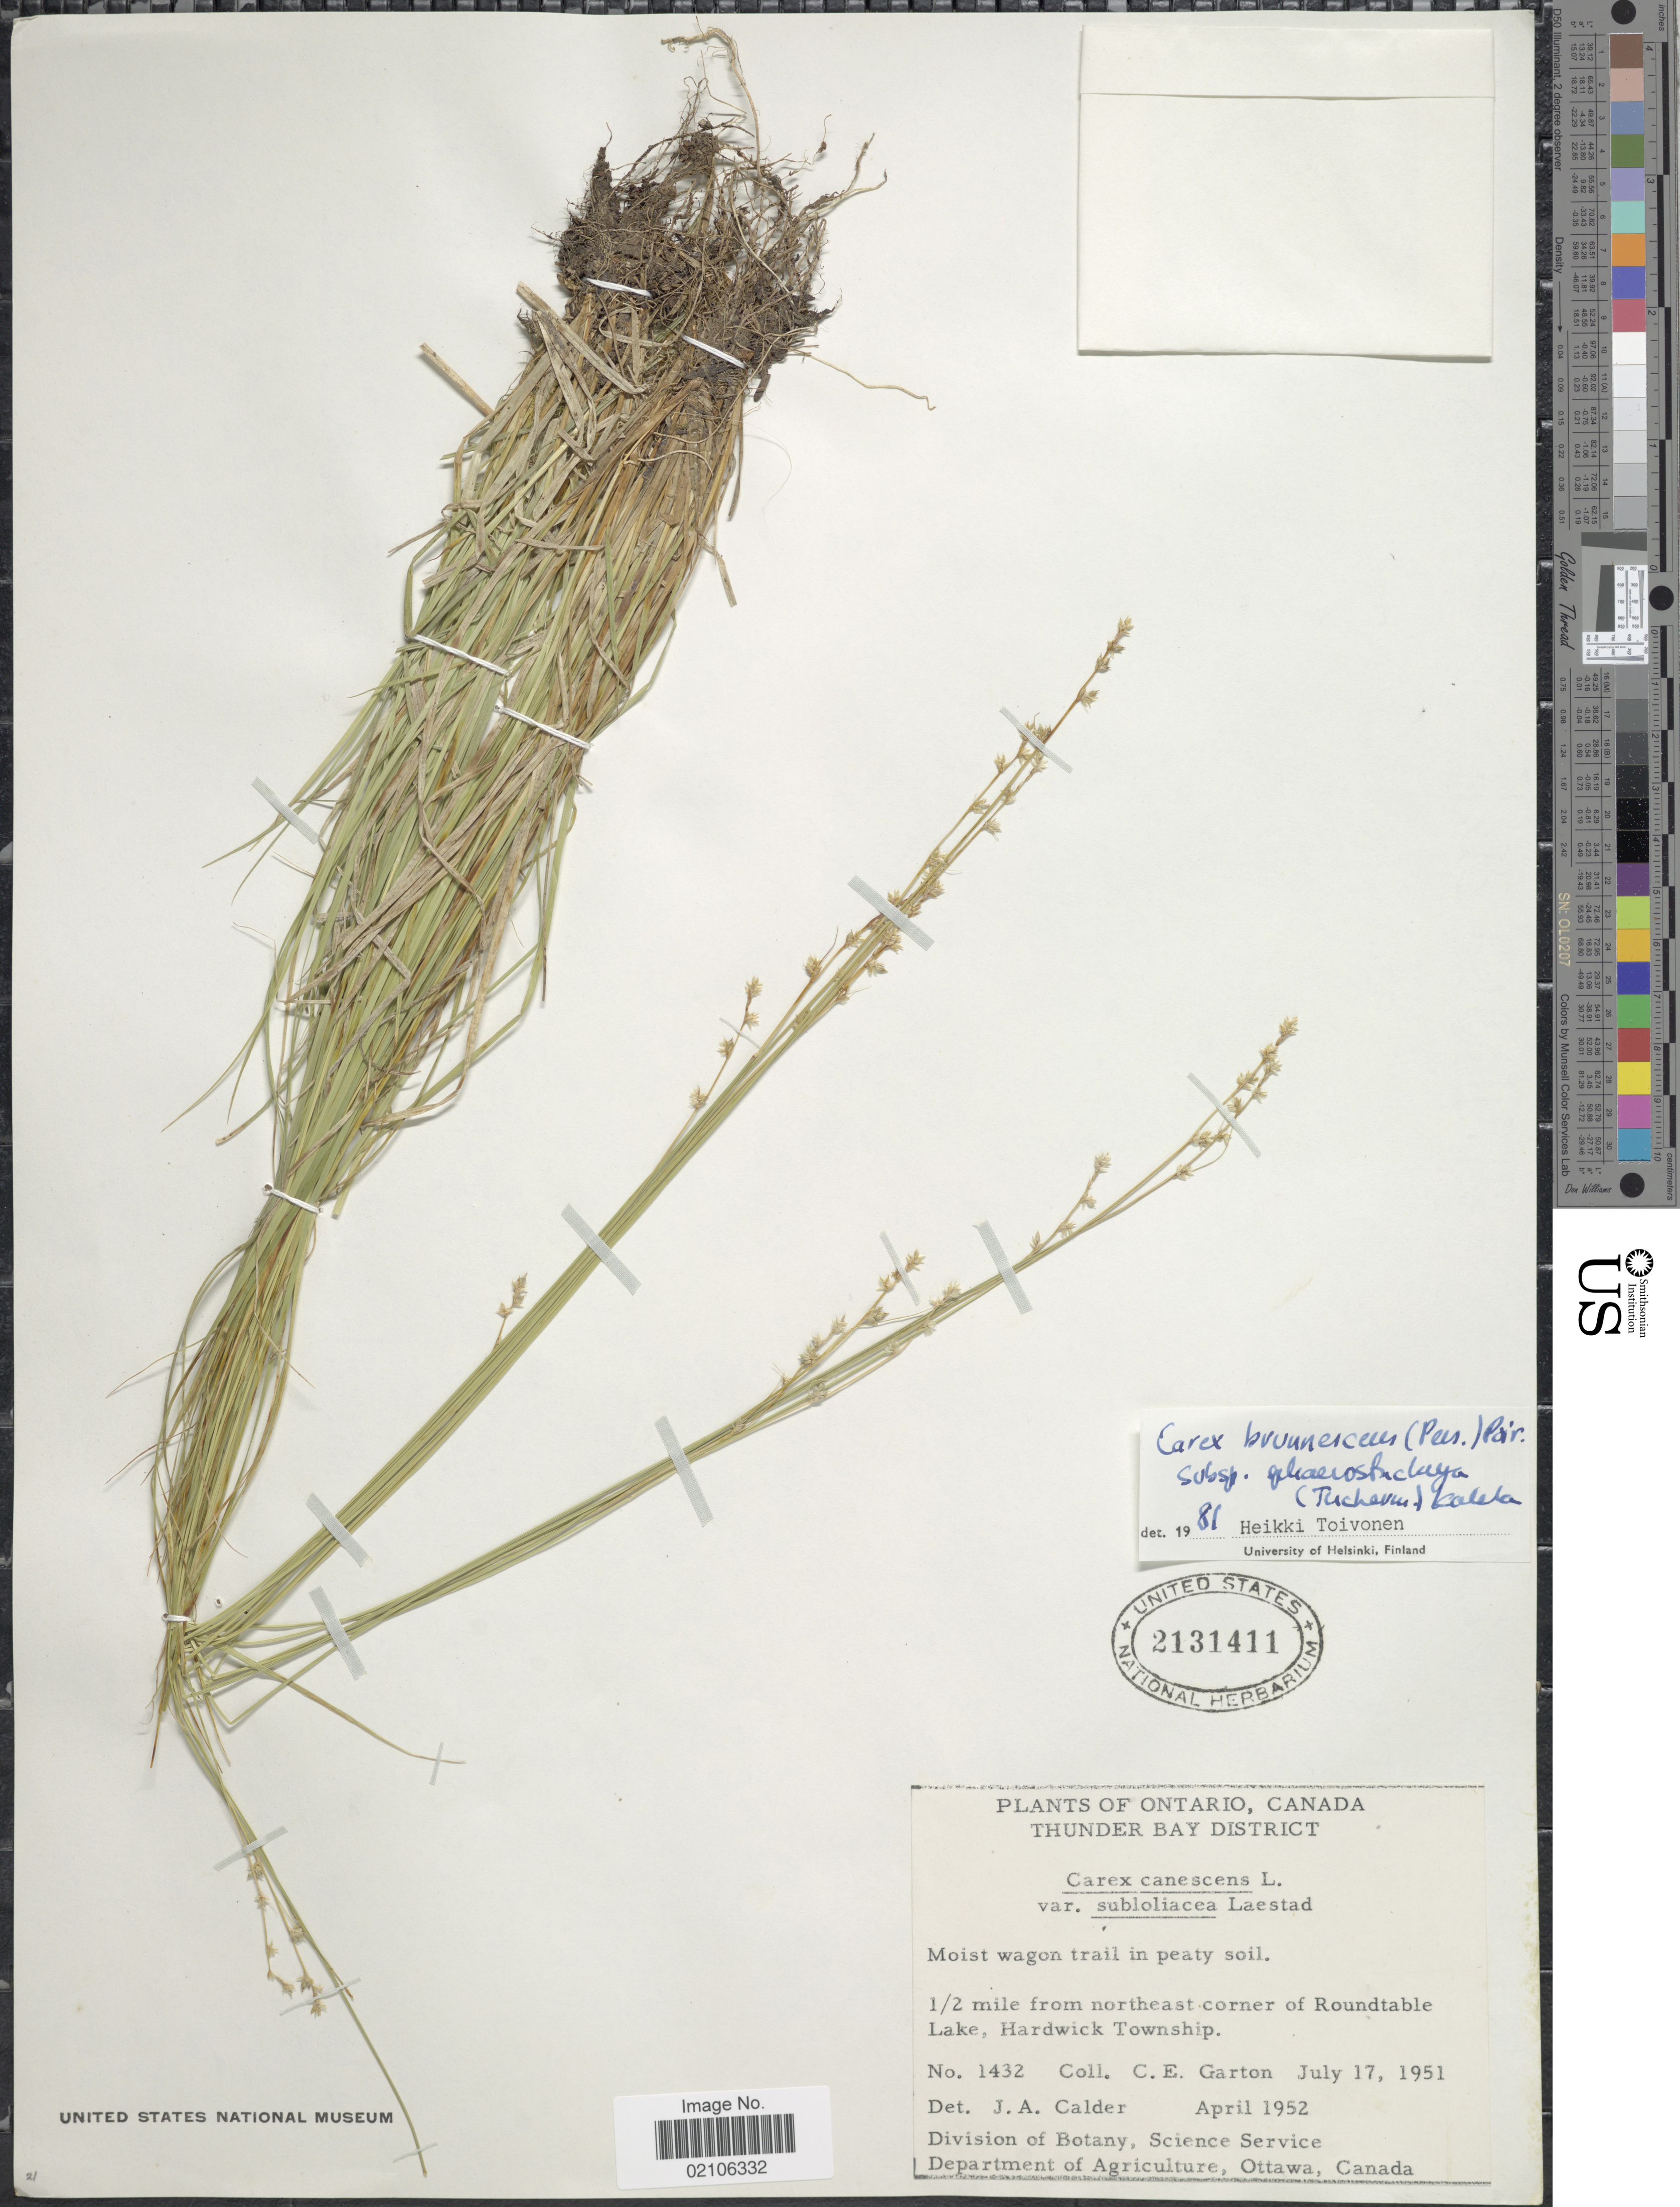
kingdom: Plantae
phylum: Tracheophyta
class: Liliopsida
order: Poales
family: Cyperaceae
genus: Carex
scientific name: Carex brunnescens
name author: (Pers.) Poir.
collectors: C. E. Garton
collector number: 1432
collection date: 1951-07-17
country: Canada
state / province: Ontario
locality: Thunder Bay District, moist wagon trail in peaty soil, 1/2 mile from northeast corner of Roundtable Lake, Hardwick Township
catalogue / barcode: US 2131411